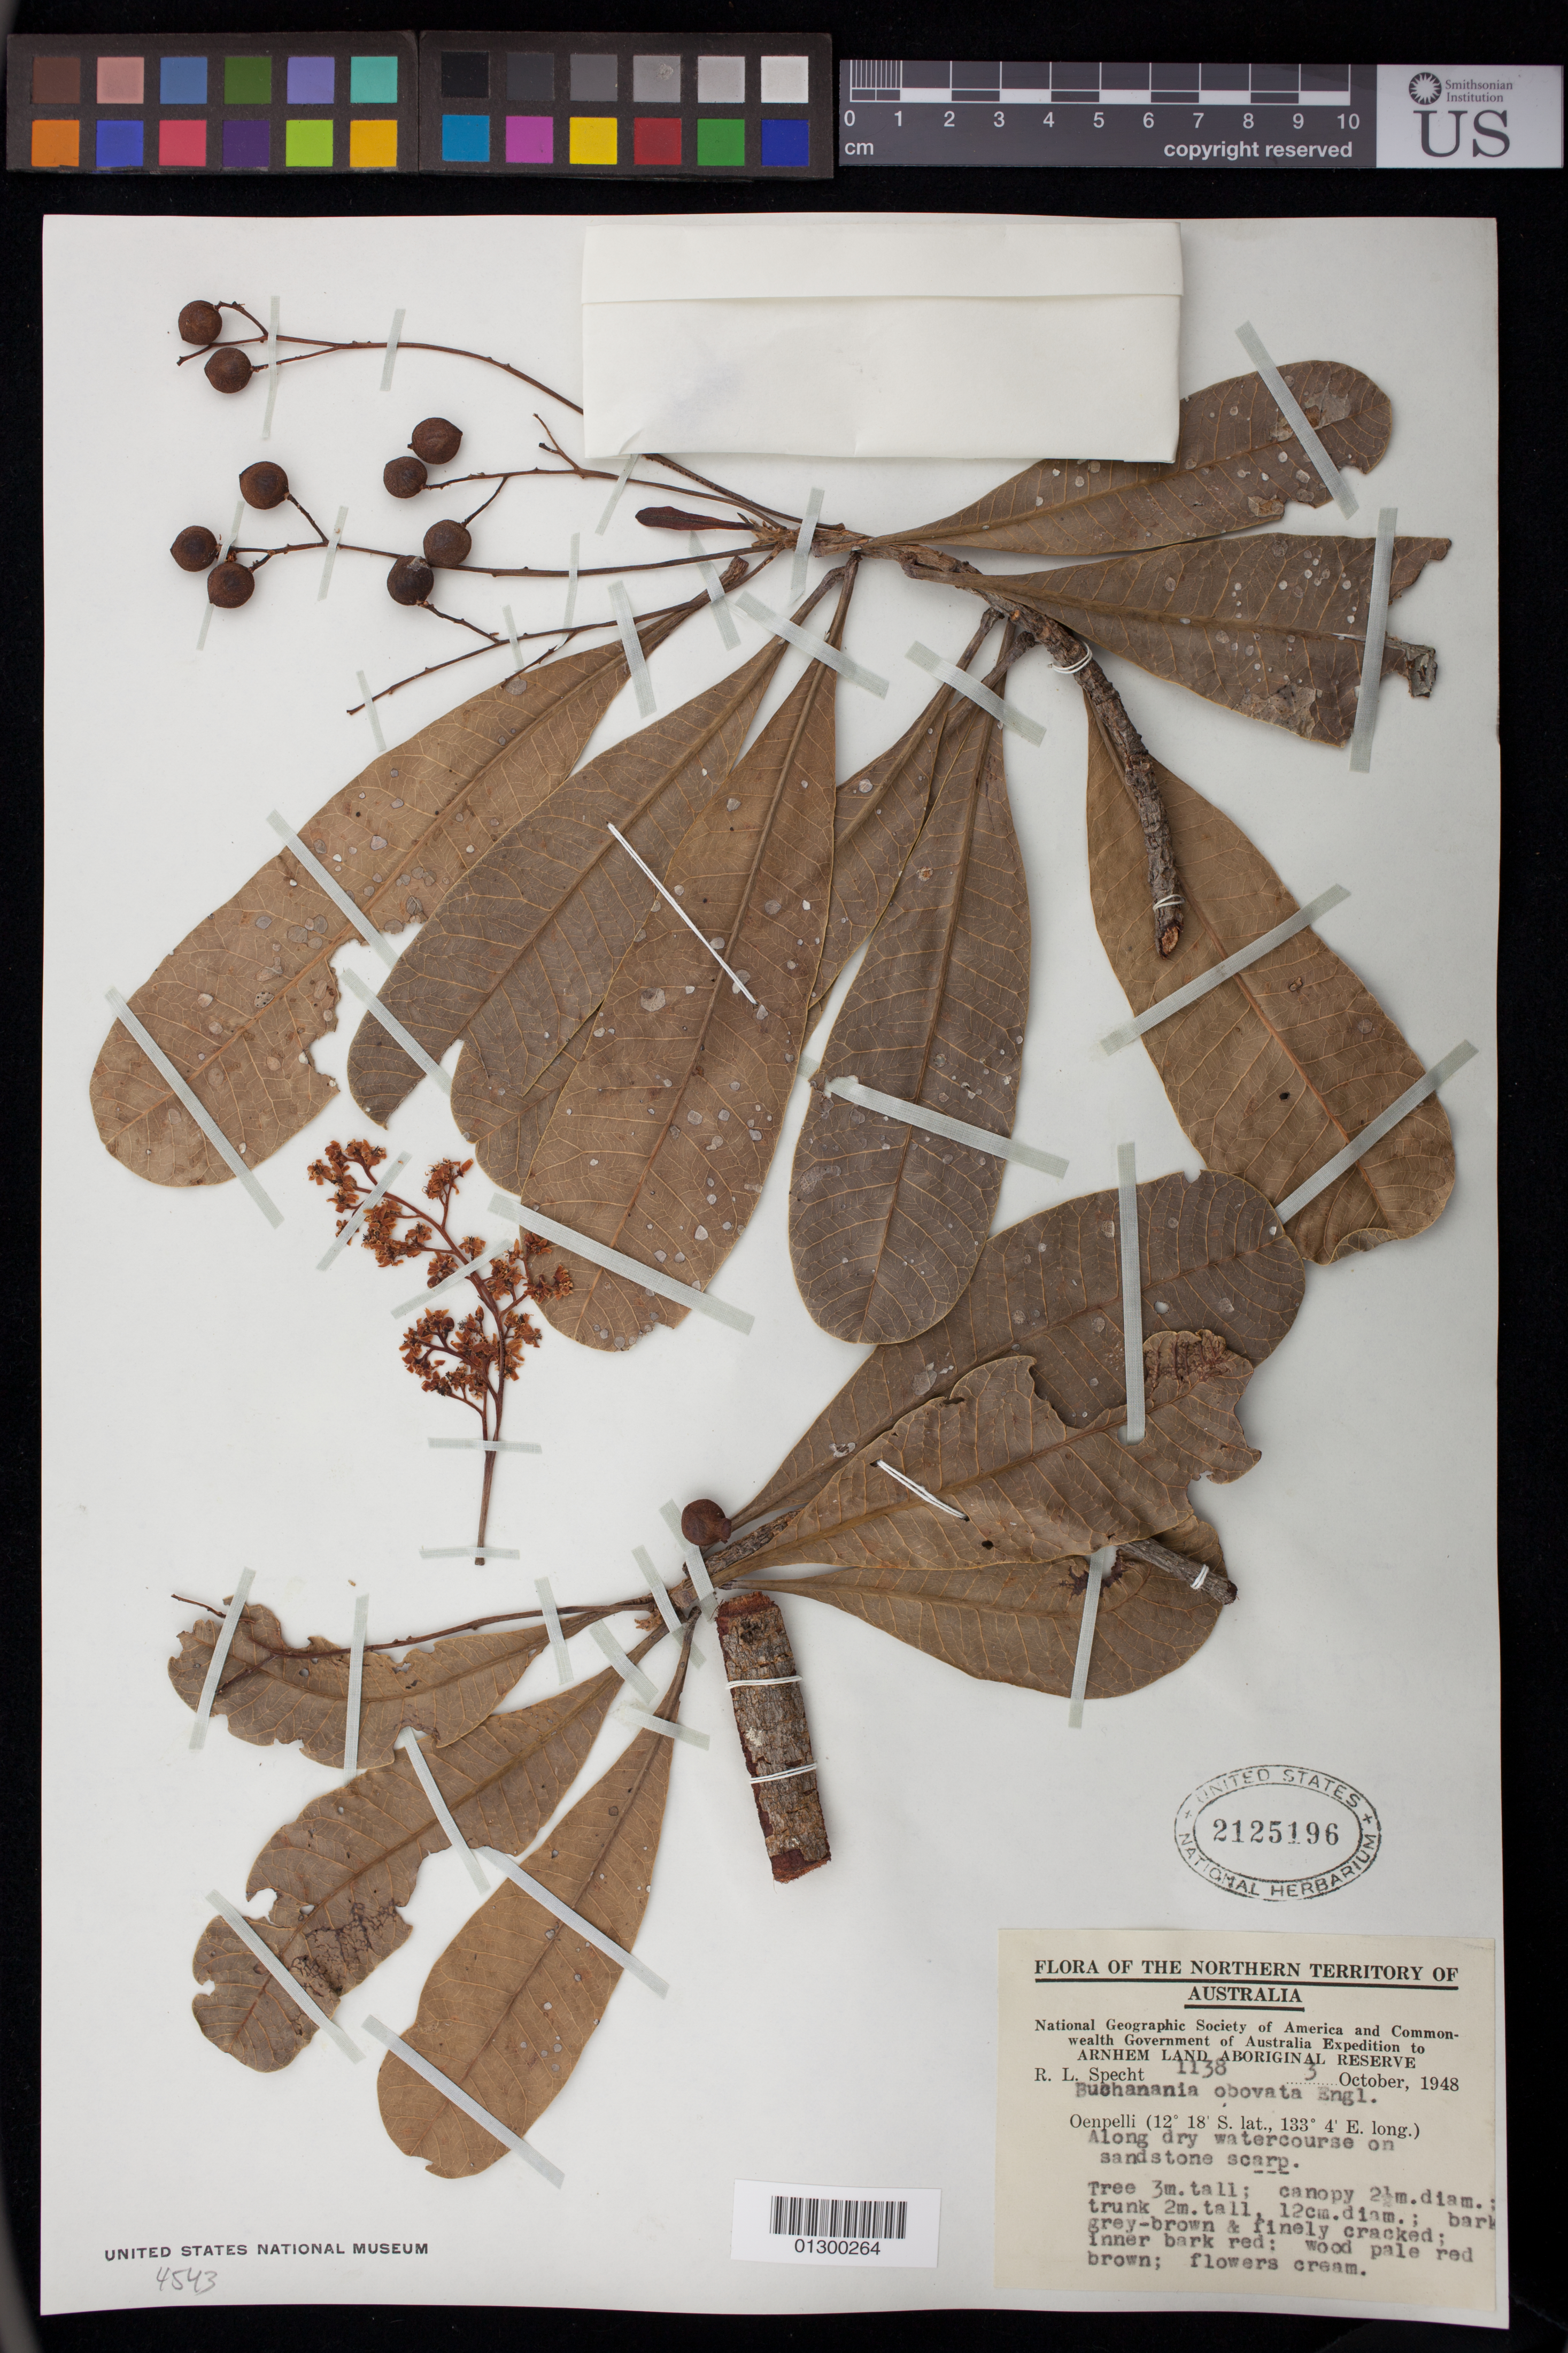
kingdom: Plantae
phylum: Tracheophyta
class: Magnoliopsida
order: Sapindales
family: Anacardiaceae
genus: Buchanania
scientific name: Buchanania obovata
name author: Engl.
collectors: R. L. Specht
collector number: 1138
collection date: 1948-10-03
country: Australia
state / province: Northern Territory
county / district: West Arnhem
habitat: Along dry watercourse on sandstone scarp.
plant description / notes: Tree 3 m. tall; canopy 2.5 m. diam.; trunk 2 m. tall, 12 cm. diam.; bark grey-brown and finely cracked; inner bark red; wood pale red brown; flowers cream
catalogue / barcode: US 2125196